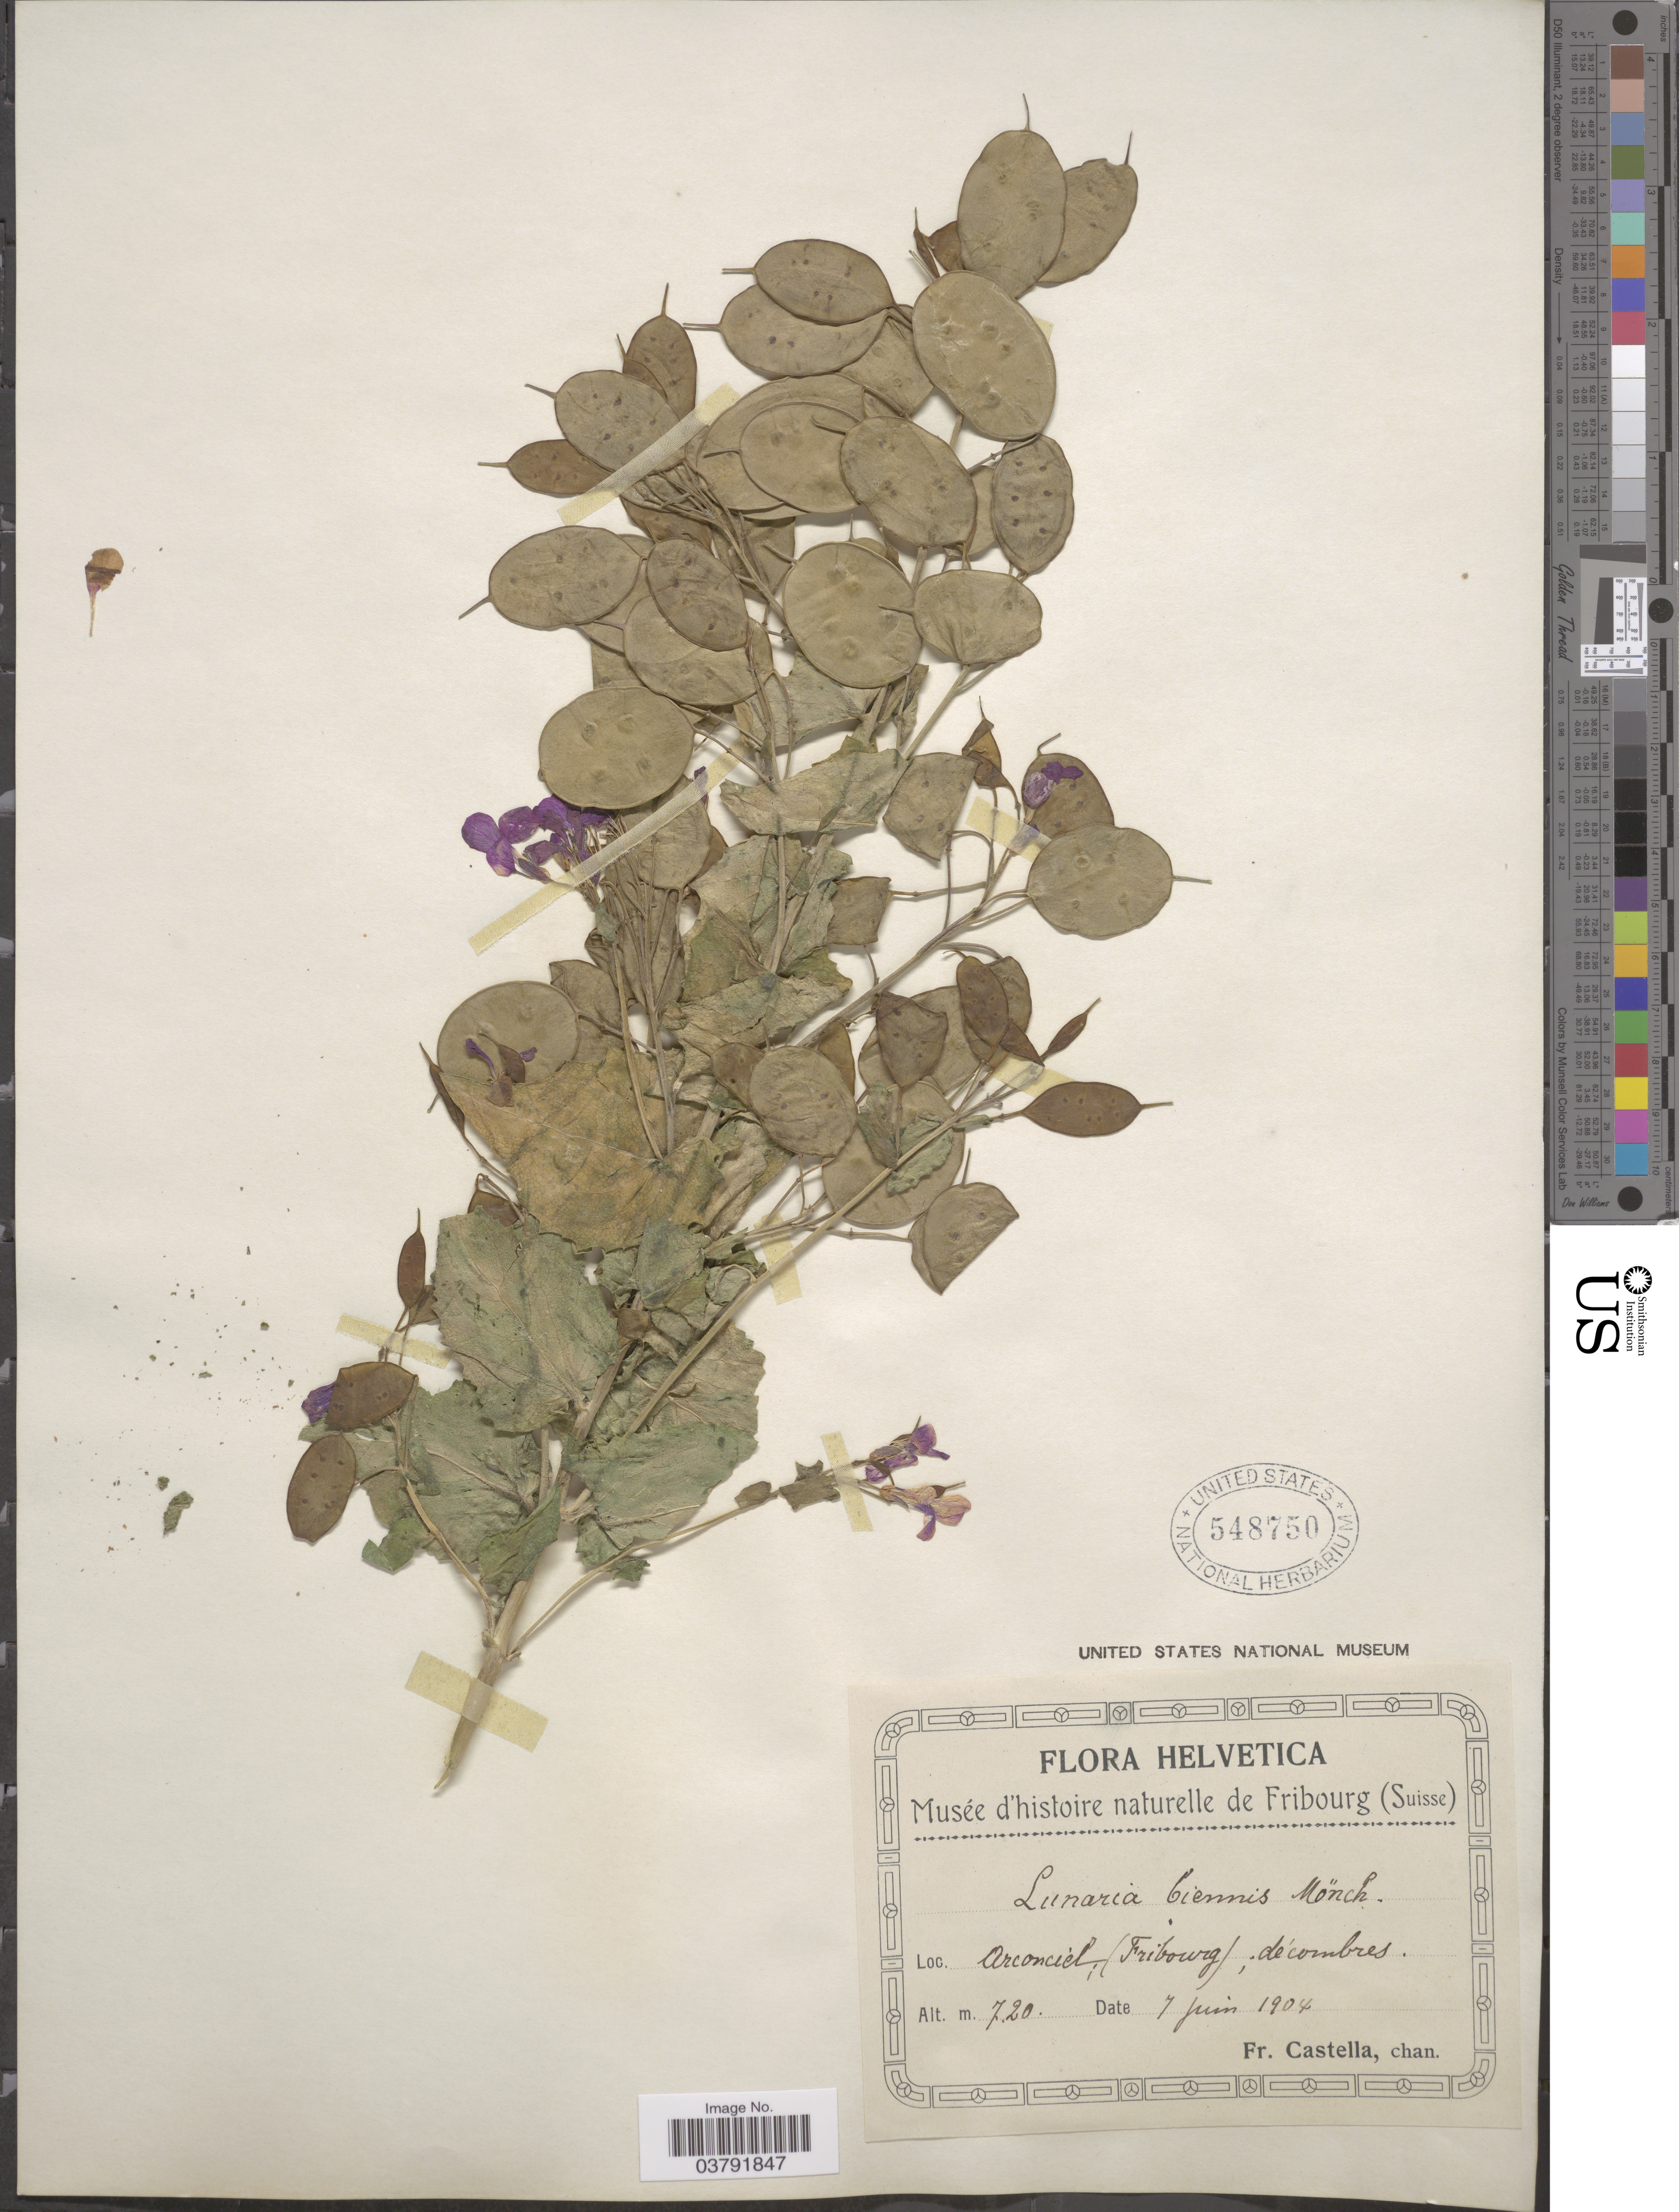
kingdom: Plantae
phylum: Tracheophyta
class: Magnoliopsida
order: Brassicales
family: Brassicaceae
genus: Lunaria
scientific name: Lunaria biennis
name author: Moench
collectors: Fr. Castella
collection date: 1904-06-07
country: Switzerland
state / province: Fribourg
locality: Helvetica. Arconciel.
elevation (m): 720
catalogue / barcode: US 548750